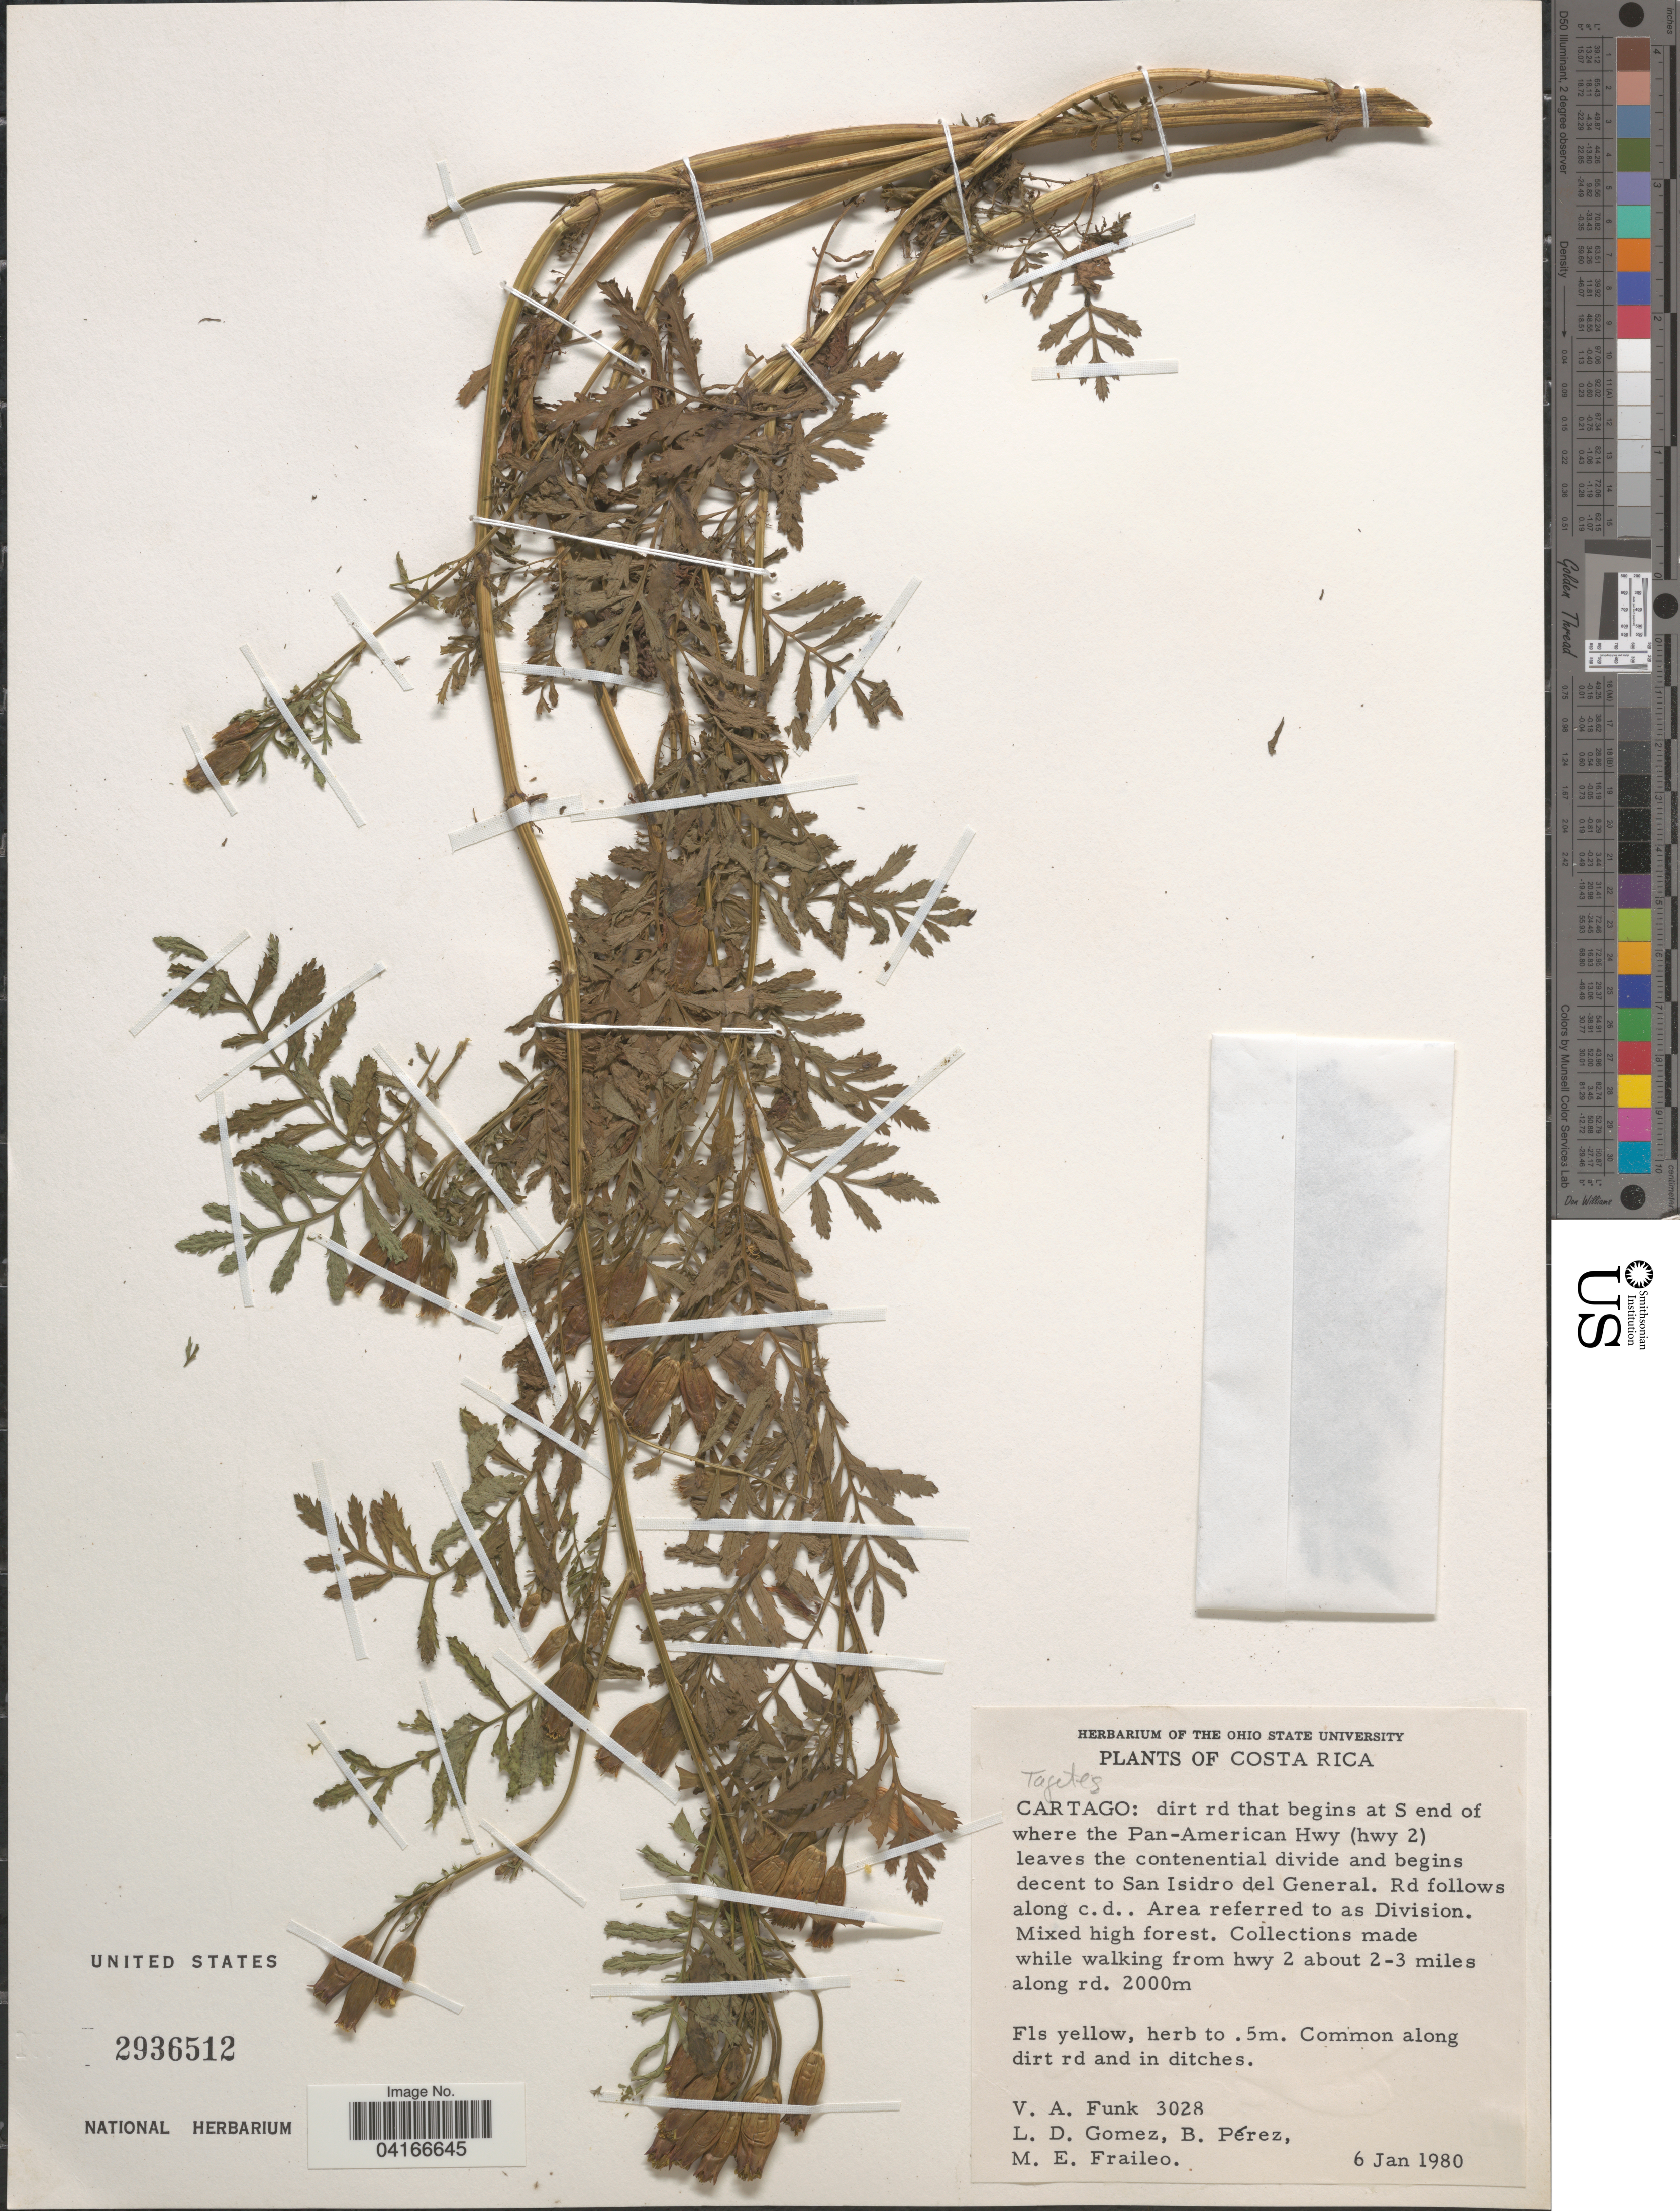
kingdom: Plantae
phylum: Tracheophyta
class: Magnoliopsida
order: Asterales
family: Asteraceae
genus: Tagetes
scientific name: Tagetes sp.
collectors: V. Funk, L. D. Gómez, B. Pérez & M. Fraileo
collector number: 3028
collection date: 1980-01-06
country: Costa Rica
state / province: Cartago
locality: Dirt rd that begins at S end of where the Pan-American Hwy (hwy 2) leaves the contenential divide and begins decent to San Isidro del General. Rd follows along c.d. Area referred to as Division. Collections made while walking from Hwy 2 about 2-3 miles along rd.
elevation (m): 2000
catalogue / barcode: US 2936512